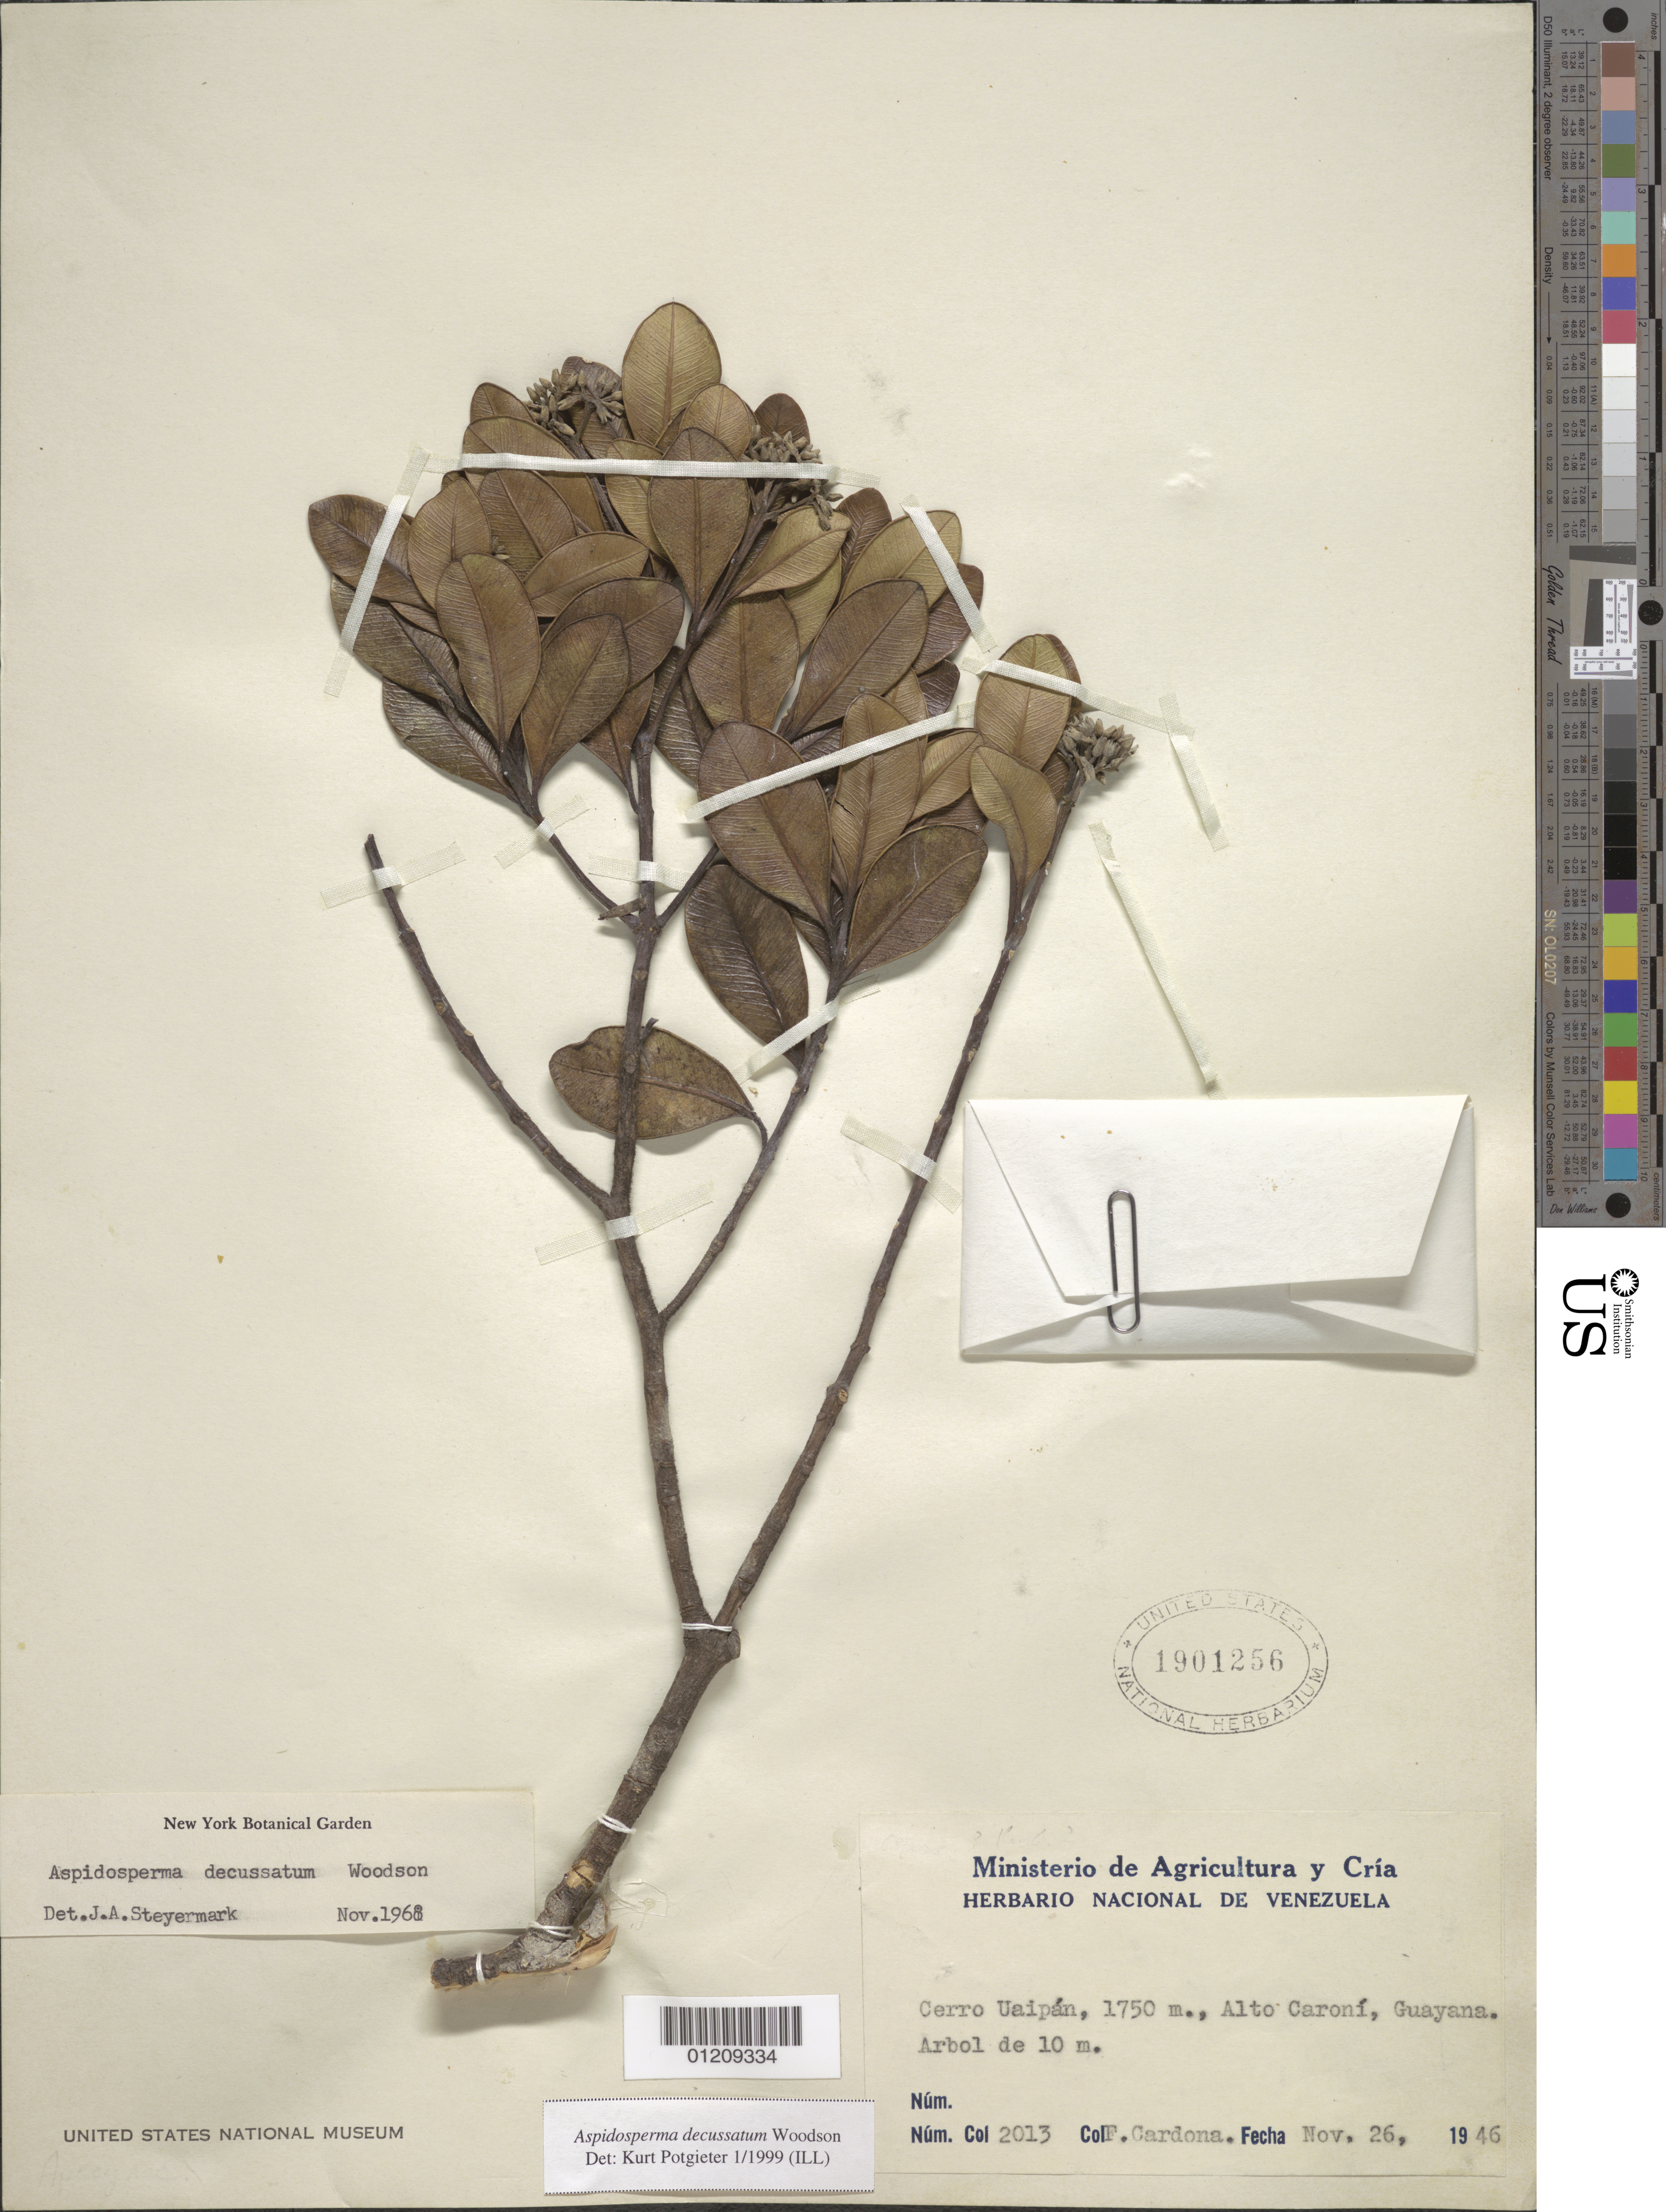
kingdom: Plantae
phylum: Tracheophyta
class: Magnoliopsida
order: Gentianales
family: Apocynaceae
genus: Aspidosperma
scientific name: Aspidosperma decussatum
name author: Woodson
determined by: Potgieter, K.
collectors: F. Cardona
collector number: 2013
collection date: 1946-11-26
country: Venezuela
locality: Cerro Uaipán, Alto Caroní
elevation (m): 533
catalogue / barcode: US 1901256